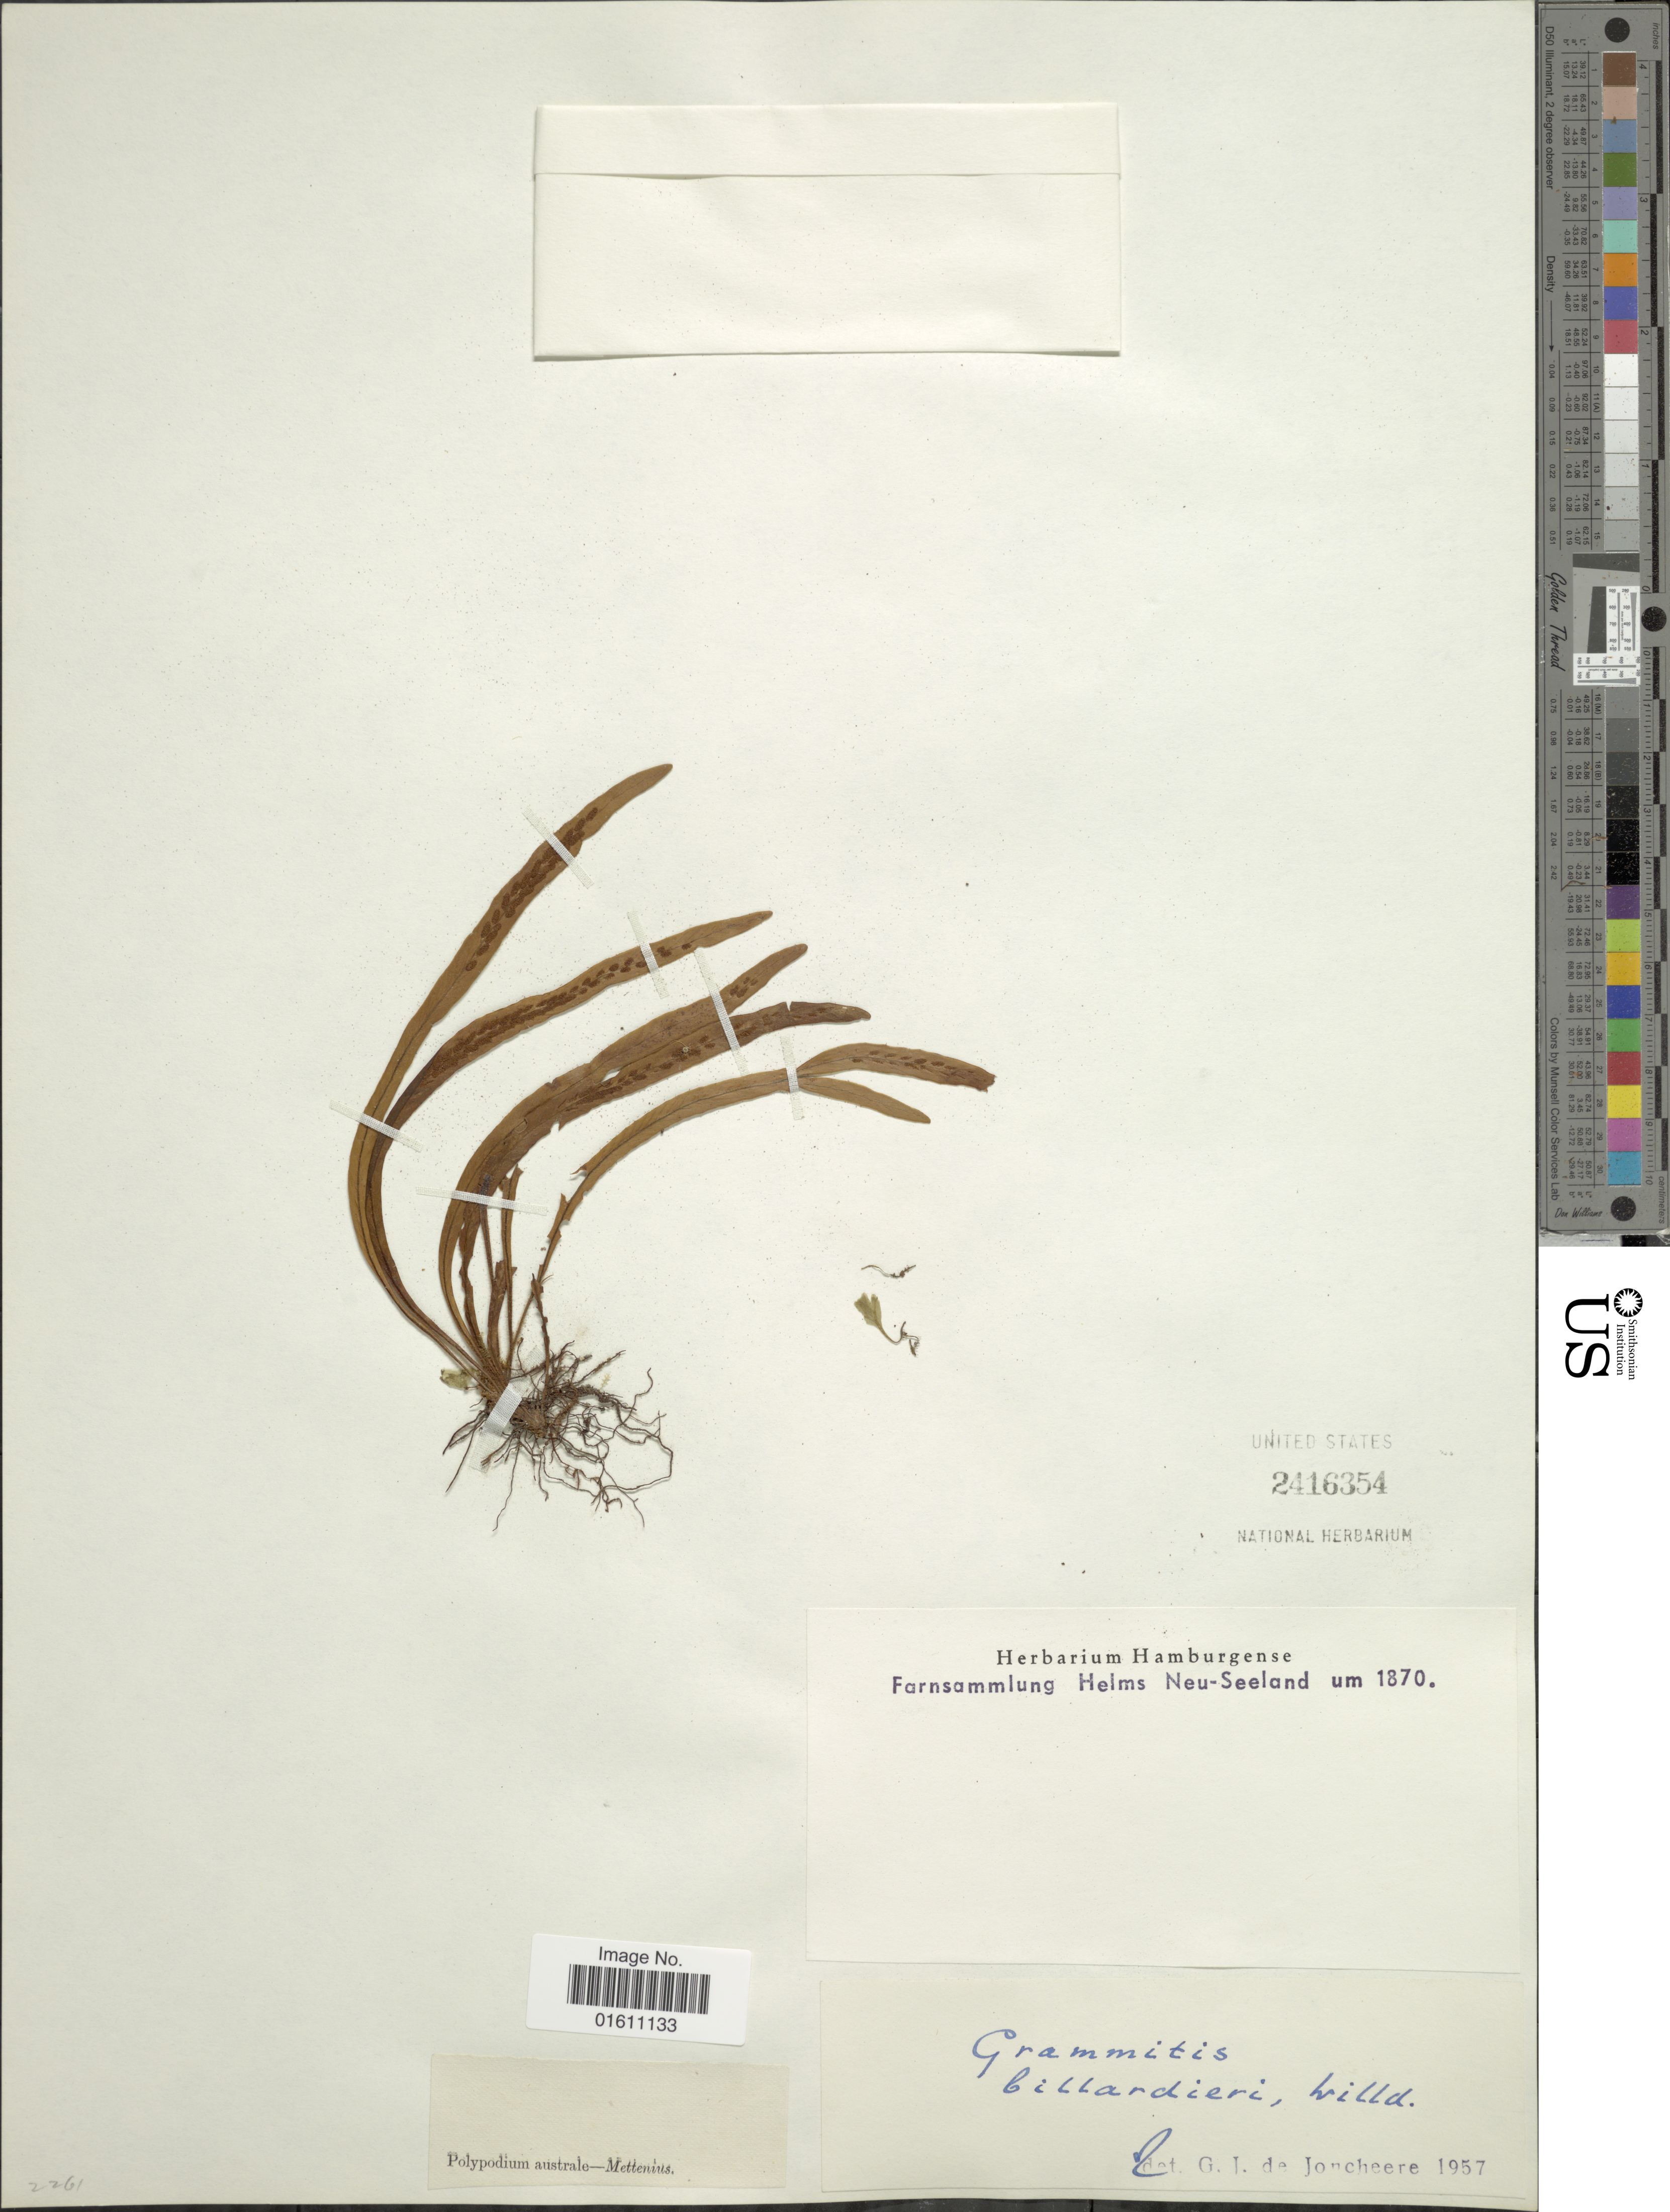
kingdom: Plantae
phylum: Tracheophyta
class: Polypodiopsida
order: Polypodiales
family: Polypodiaceae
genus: Notogrammitis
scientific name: Notogrammitis billardierei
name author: (Willd.) Parris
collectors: Helms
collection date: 1870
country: New Zealand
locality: Neu-Seeland.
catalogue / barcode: US 2416354